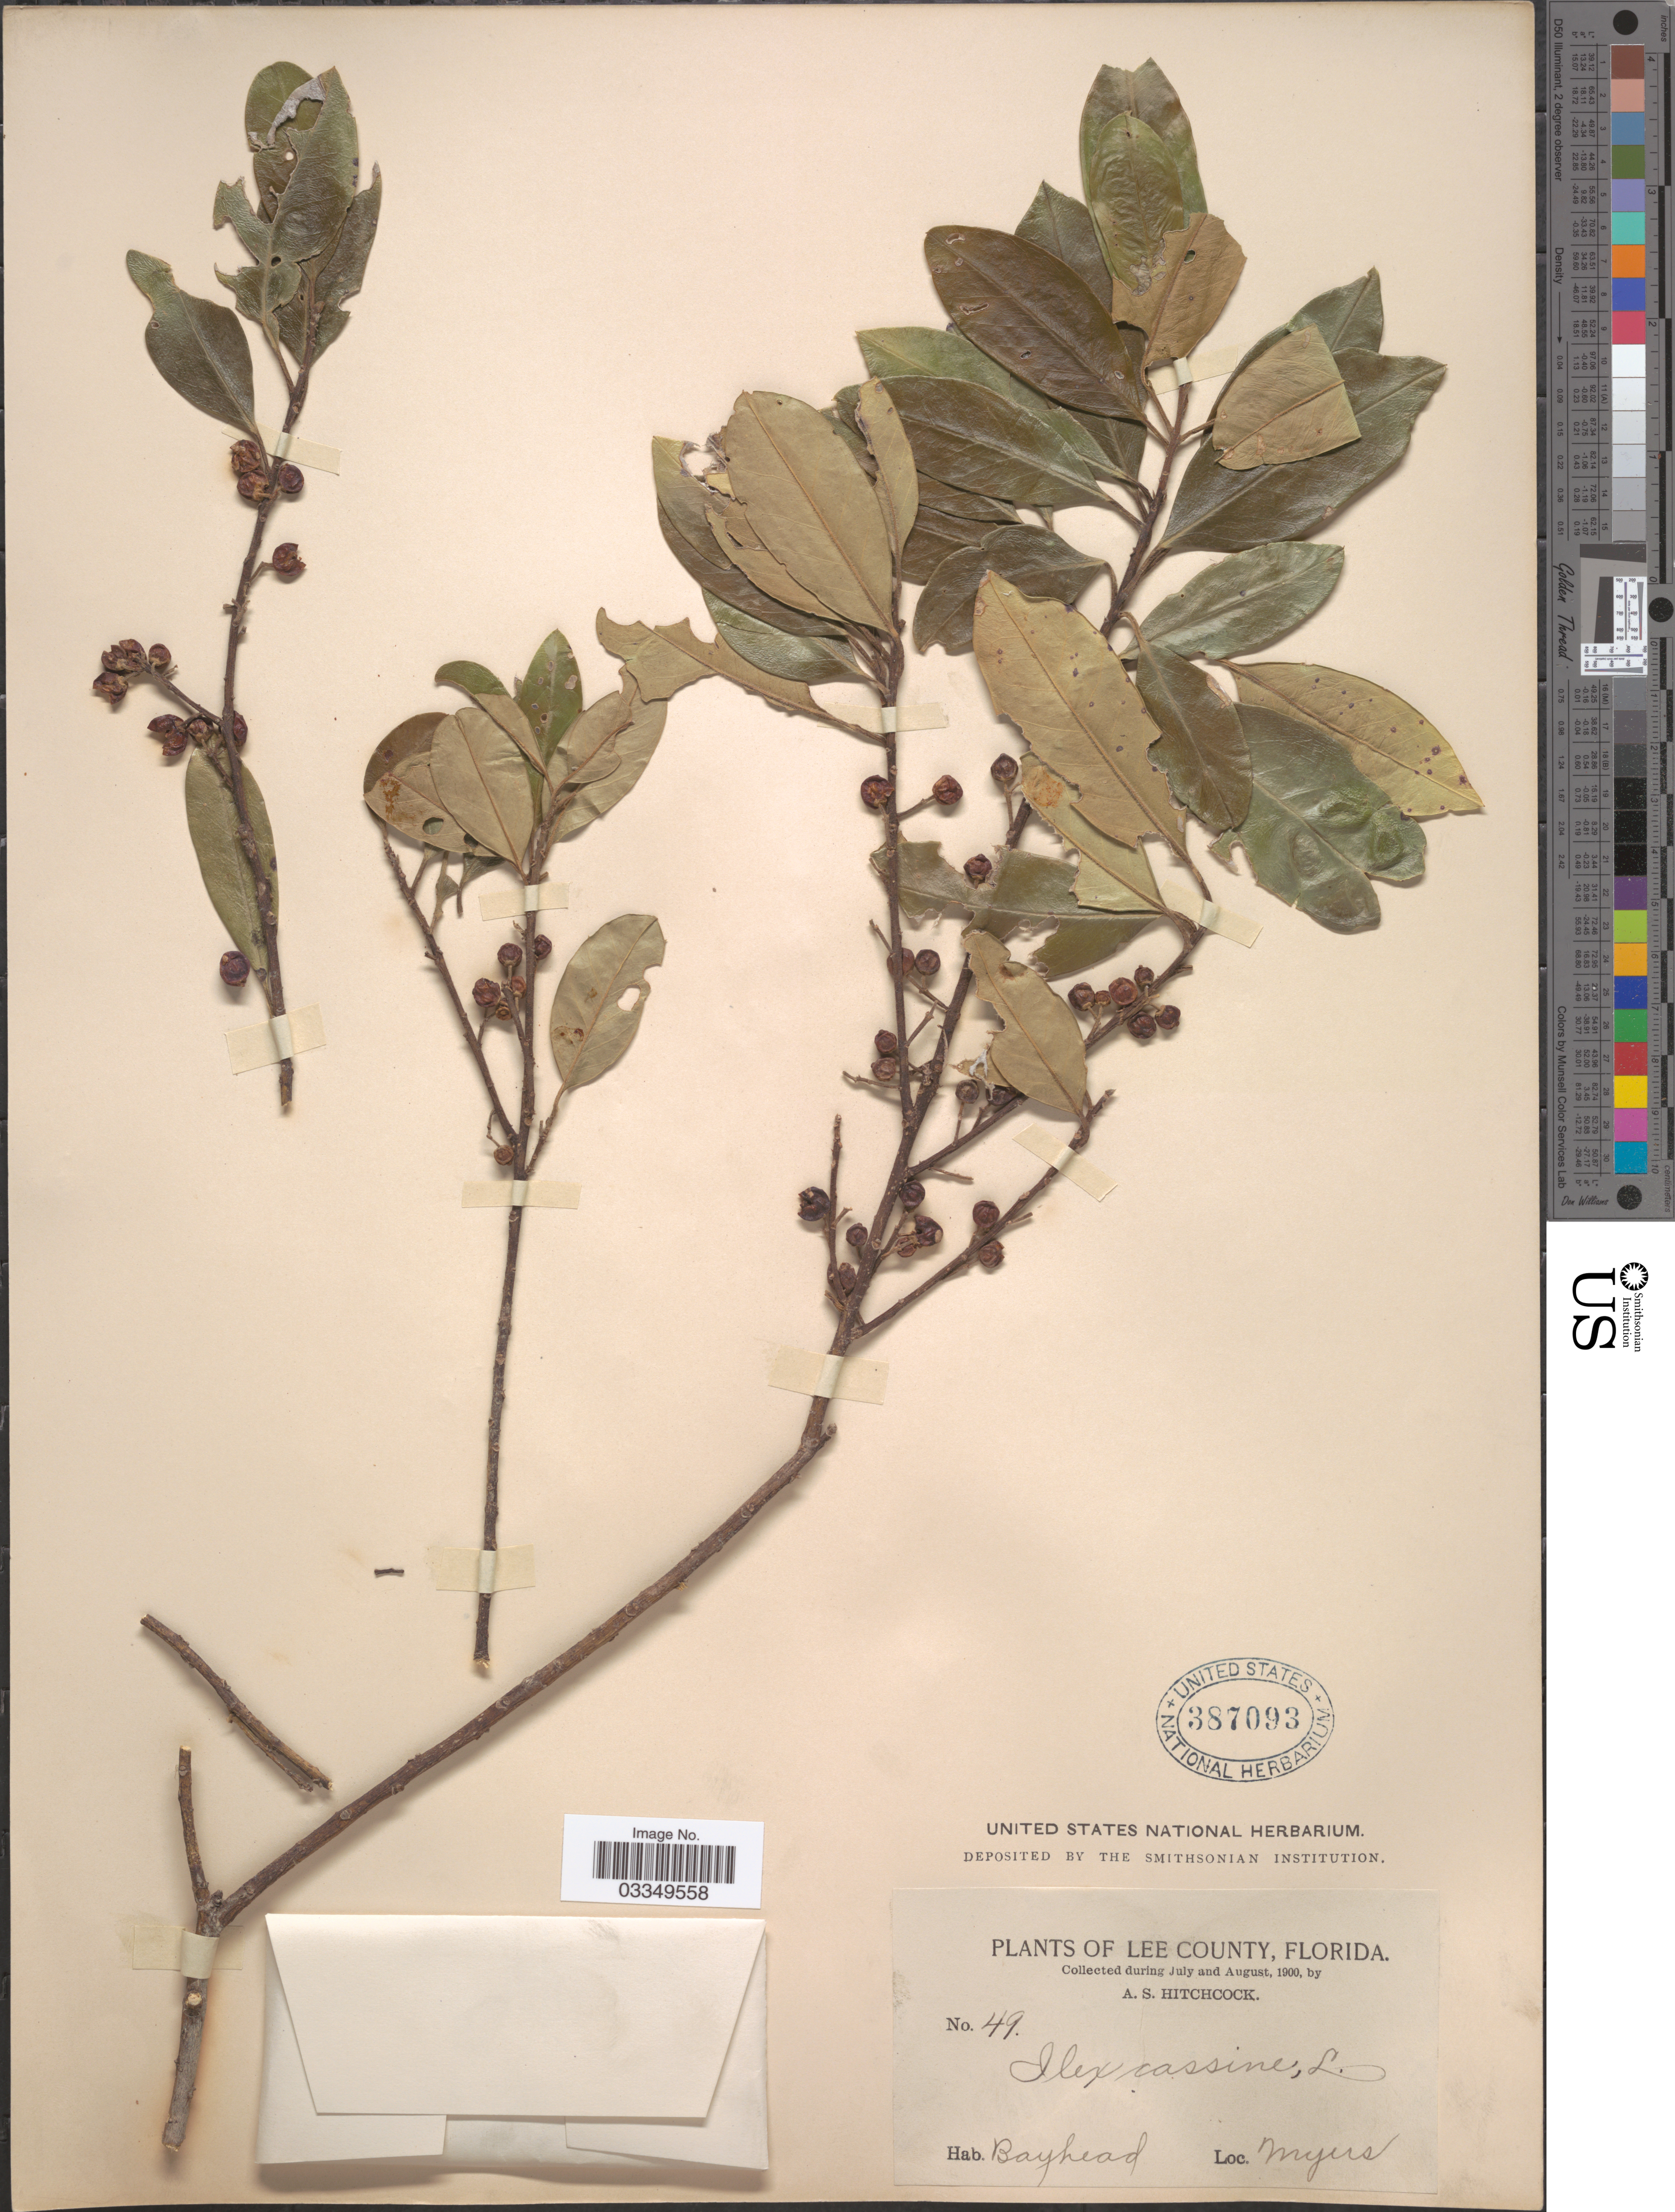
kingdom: Plantae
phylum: Tracheophyta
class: Magnoliopsida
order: Aquifoliales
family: Aquifoliaceae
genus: Ilex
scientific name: Ilex cassine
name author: L.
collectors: A. S. Hitchcock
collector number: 49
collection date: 1900-07/1900-08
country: United States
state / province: Florida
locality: Lee County, Bayhead, Myers.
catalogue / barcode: US 387093